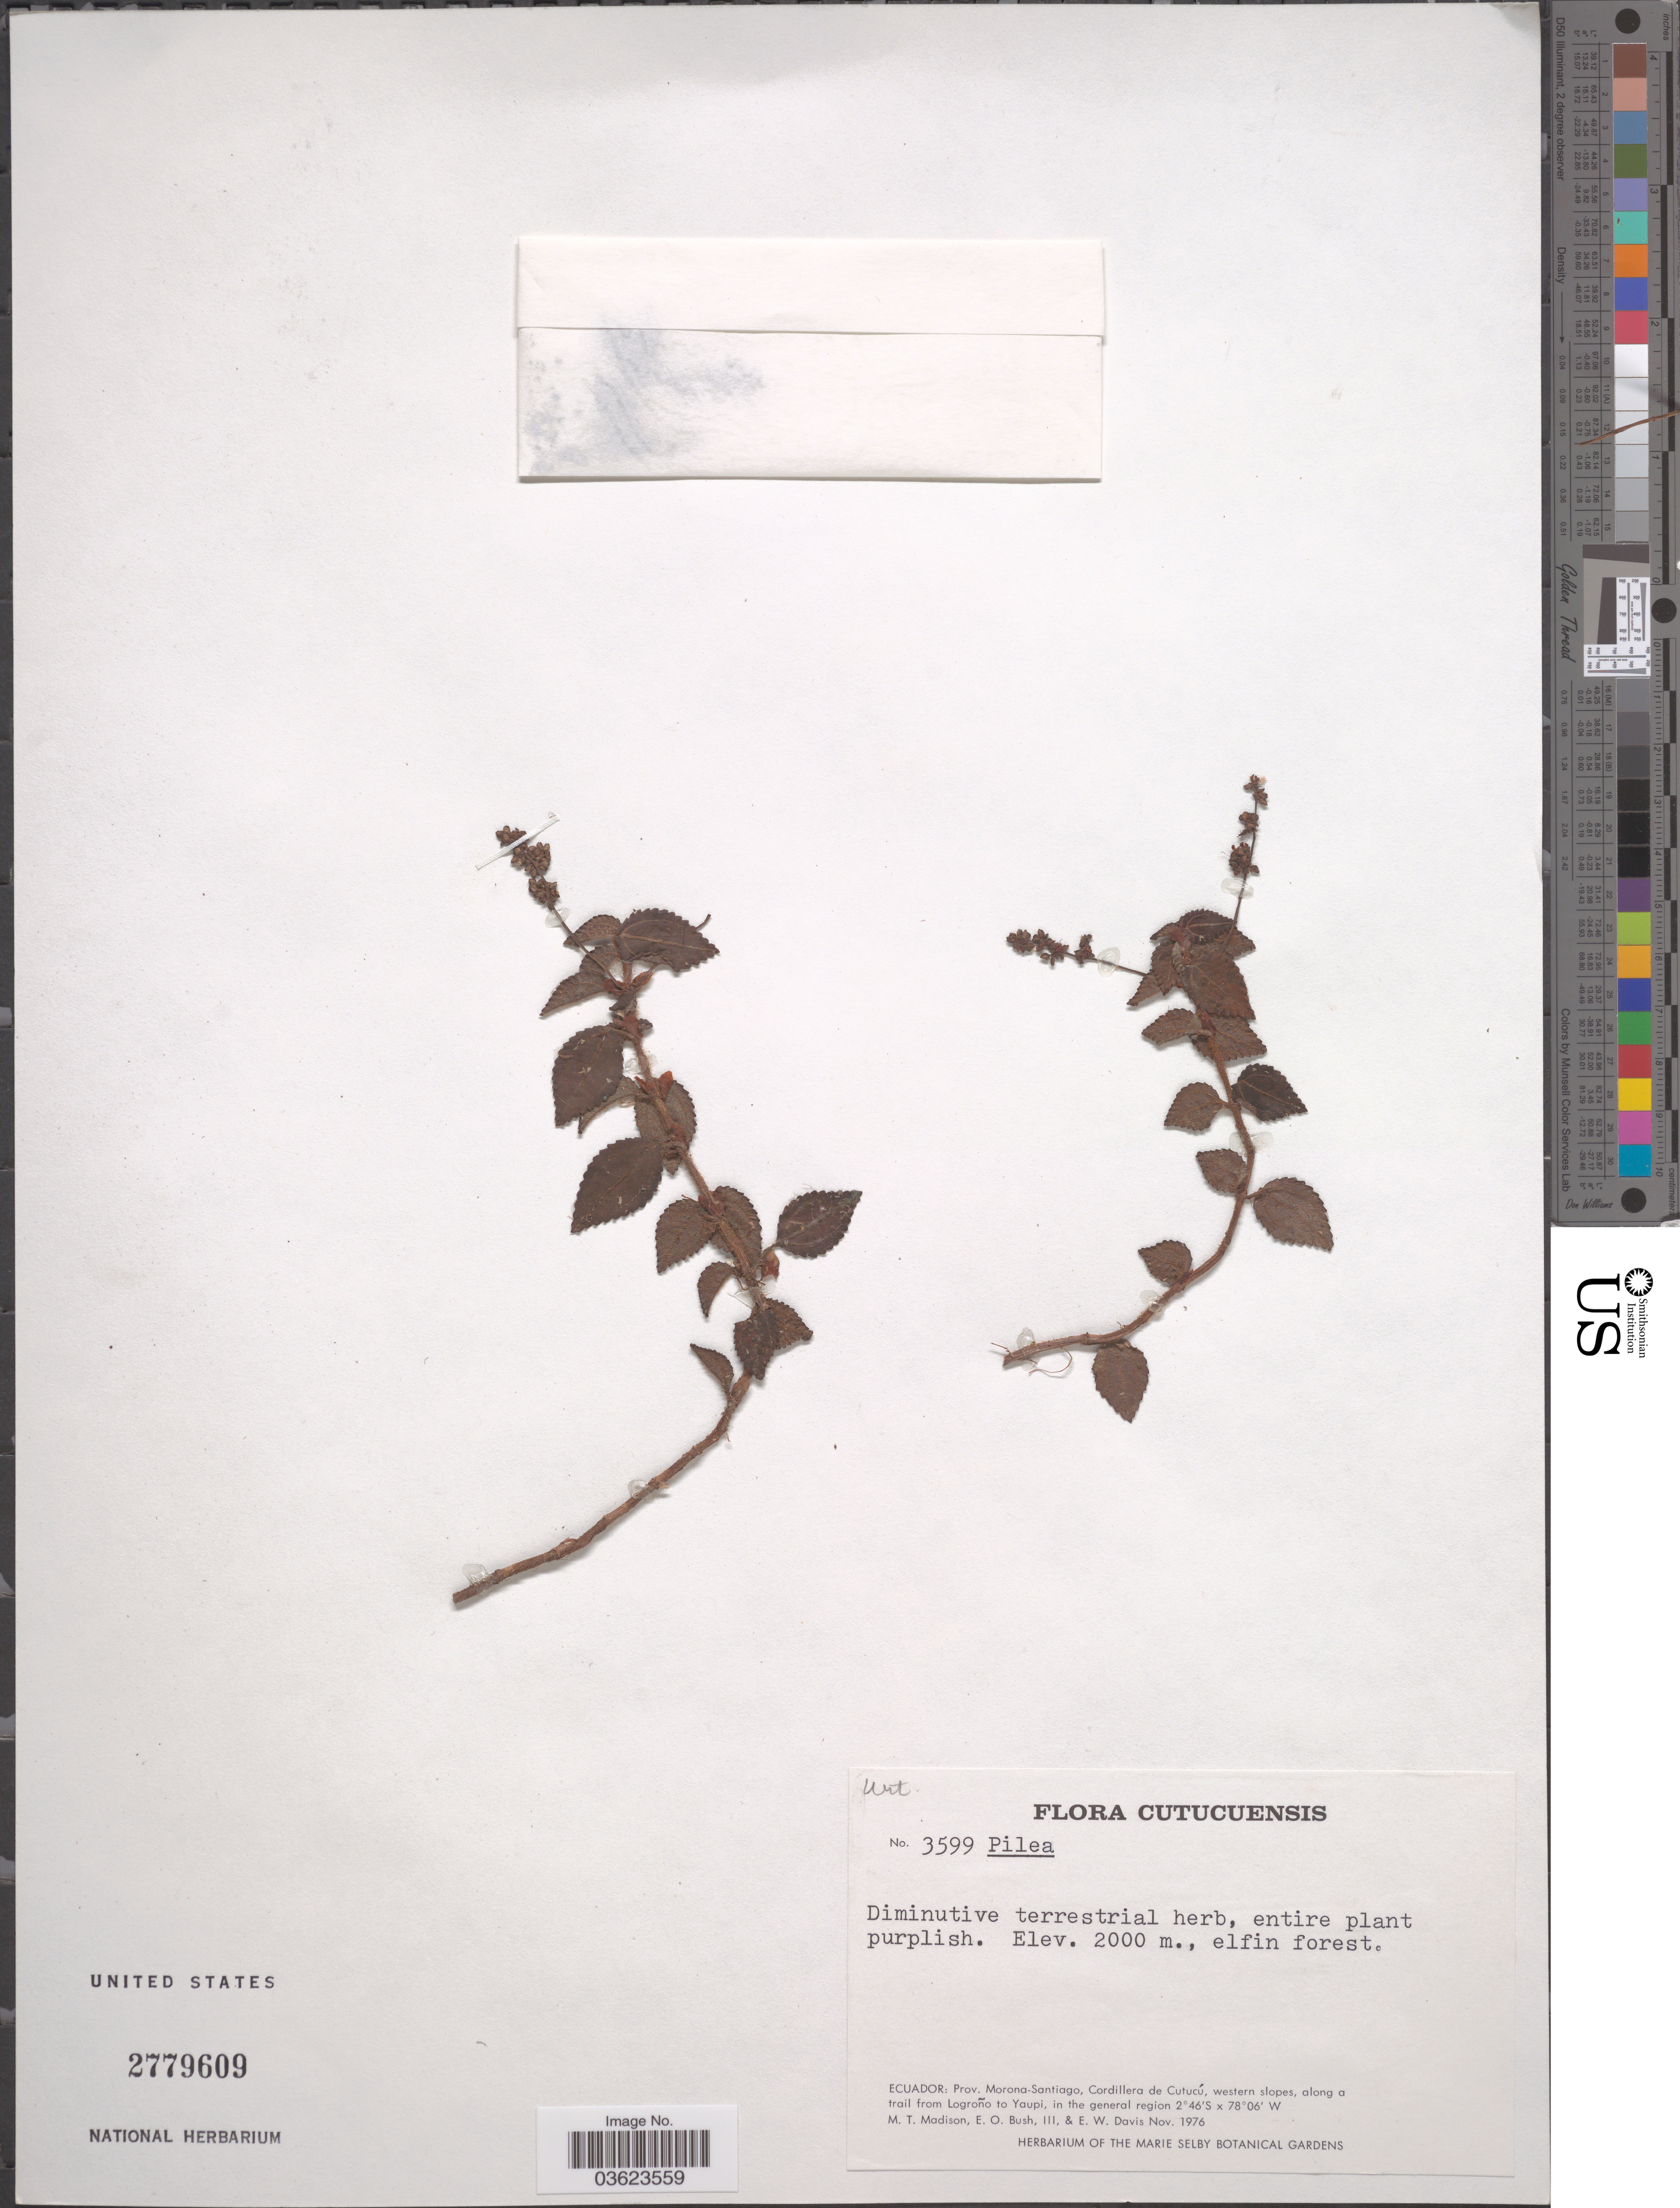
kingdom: Plantae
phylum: Tracheophyta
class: Magnoliopsida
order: Rosales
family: Urticaceae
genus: Pilea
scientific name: Pilea sp.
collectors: M. T. Madison, E. O. Bush & E. W. Davis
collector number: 3599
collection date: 1976-11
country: Ecuador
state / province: Morona-Santiago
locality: Cordillera de Cutucú, western slopes, along a trail from Logroño to Yaupi, in the general region.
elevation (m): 2000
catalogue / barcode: US 2779609